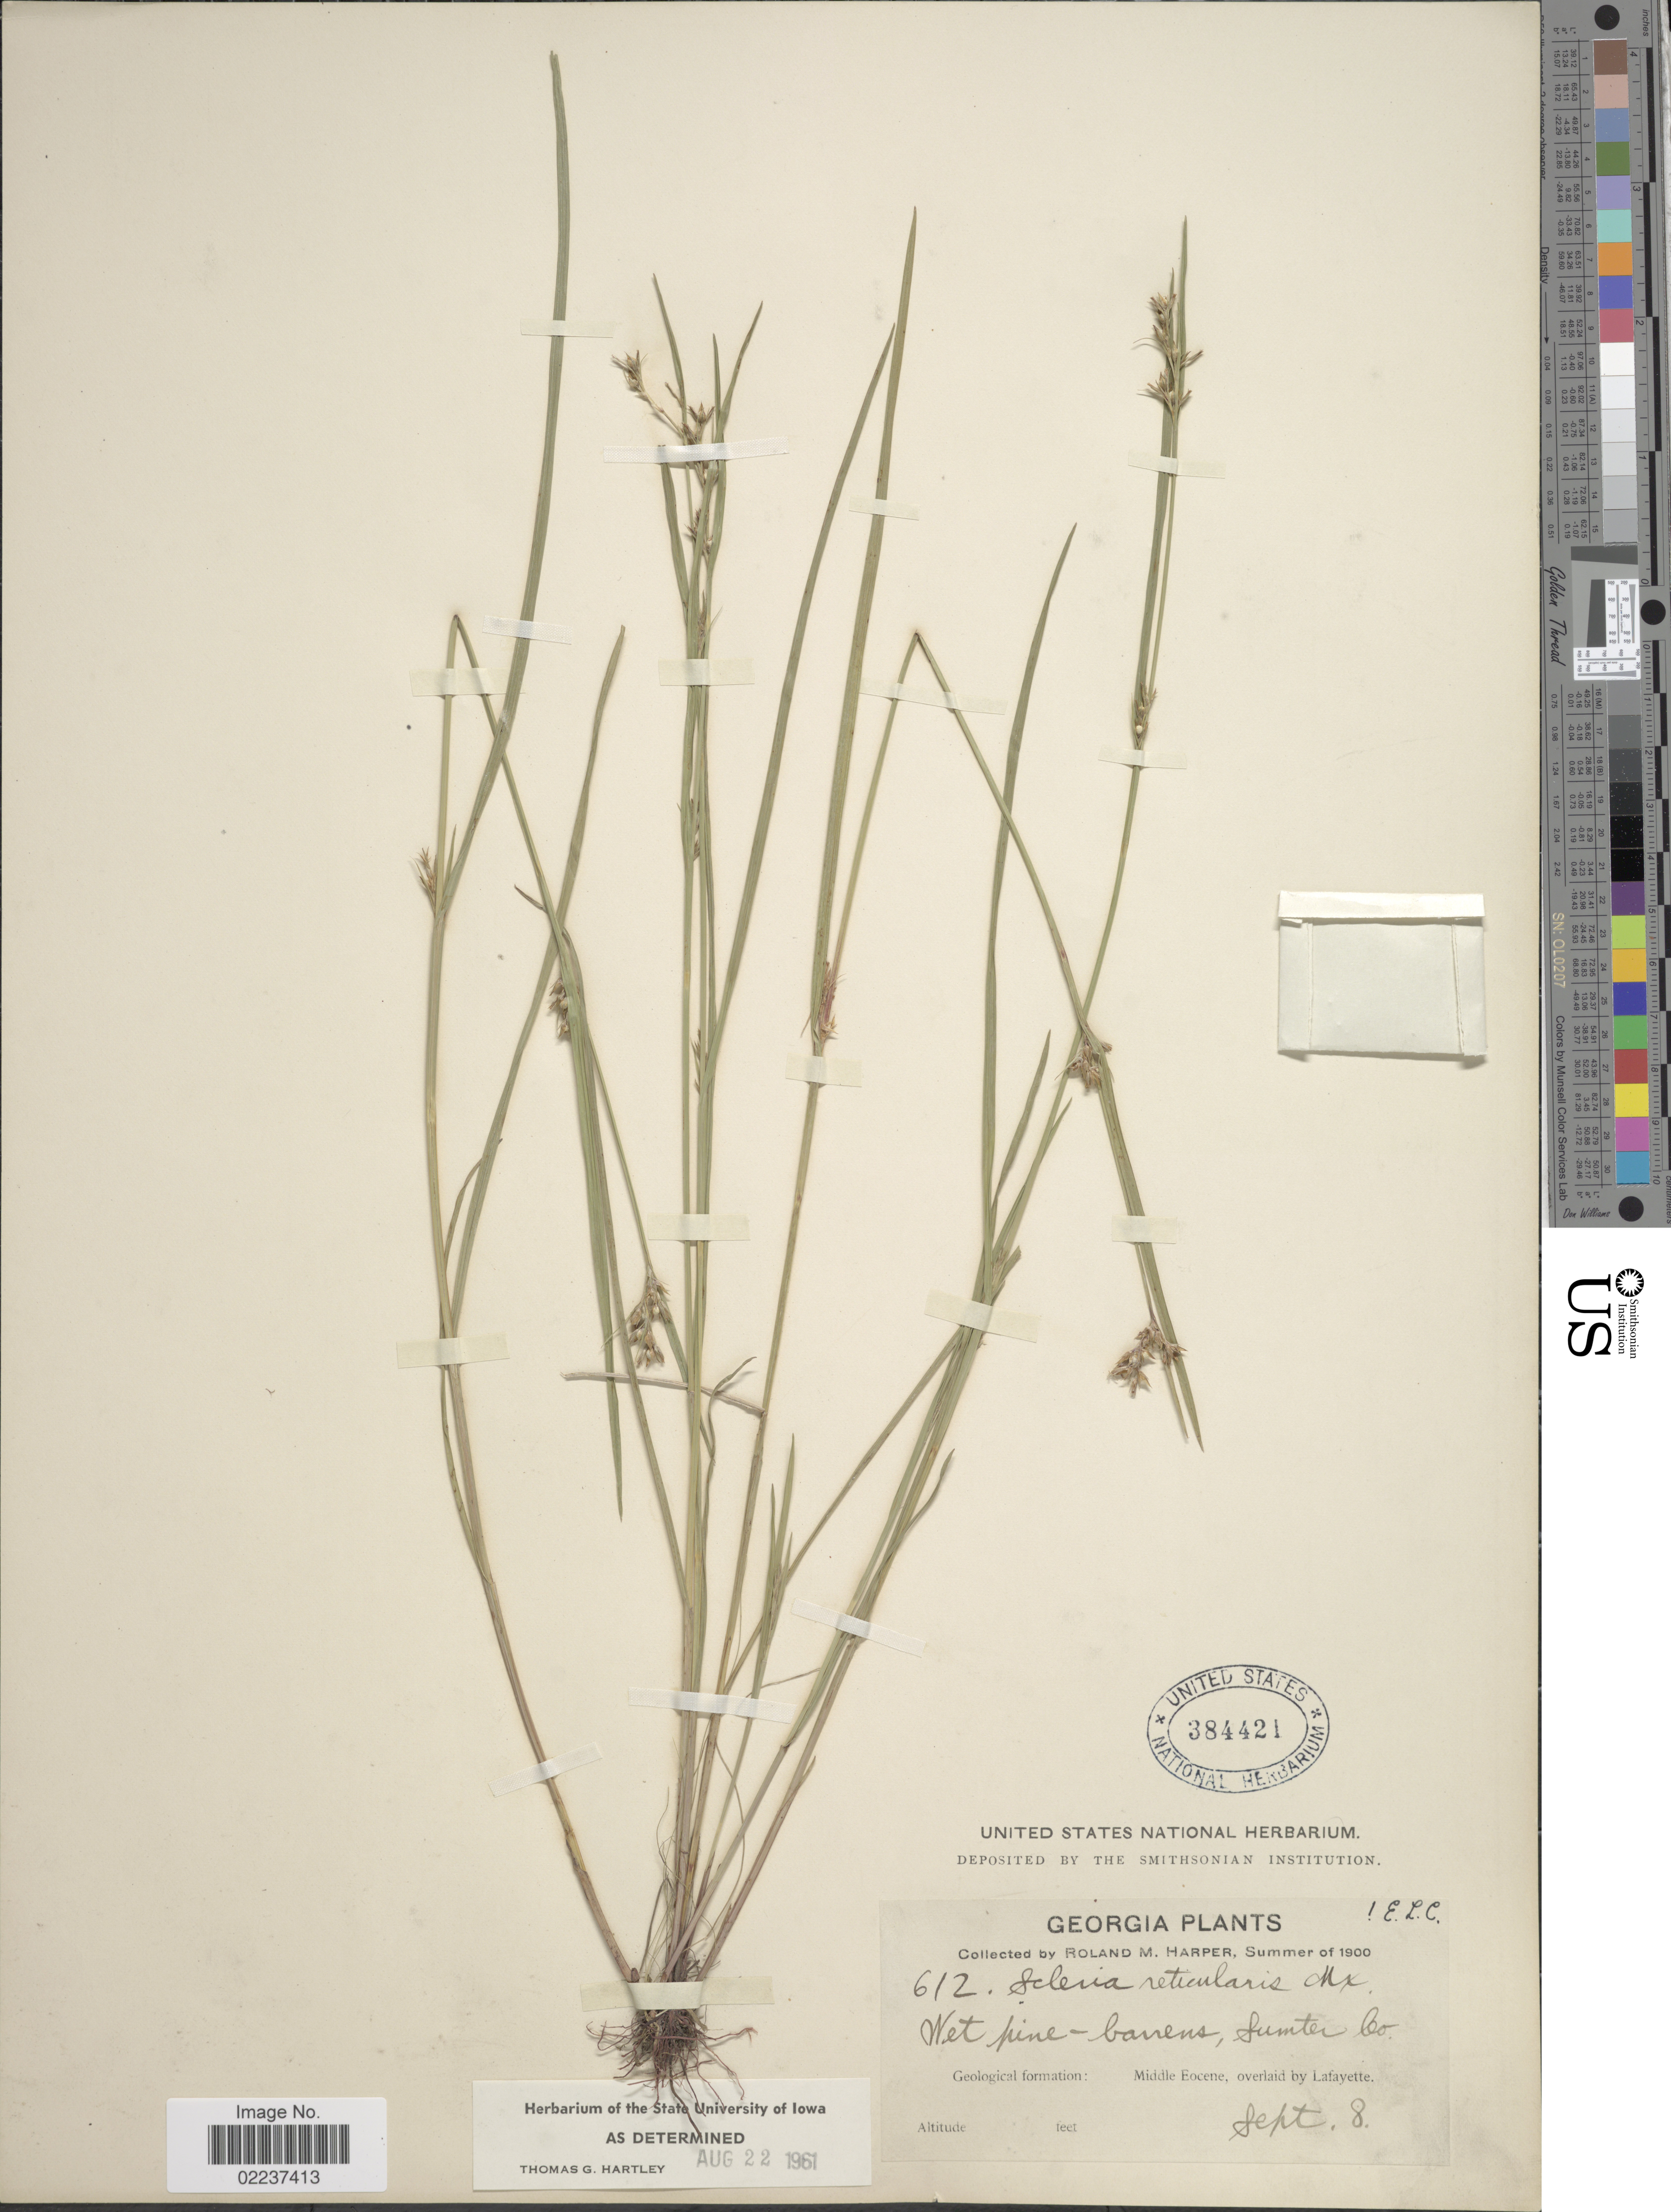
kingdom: Plantae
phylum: Tracheophyta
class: Liliopsida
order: Poales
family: Cyperaceae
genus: Scleria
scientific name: Scleria reticularis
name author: Michx.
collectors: R. M. Harper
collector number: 612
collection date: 1900-09-08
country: United States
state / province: Georgia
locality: Sumter Co.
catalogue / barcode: US 384421